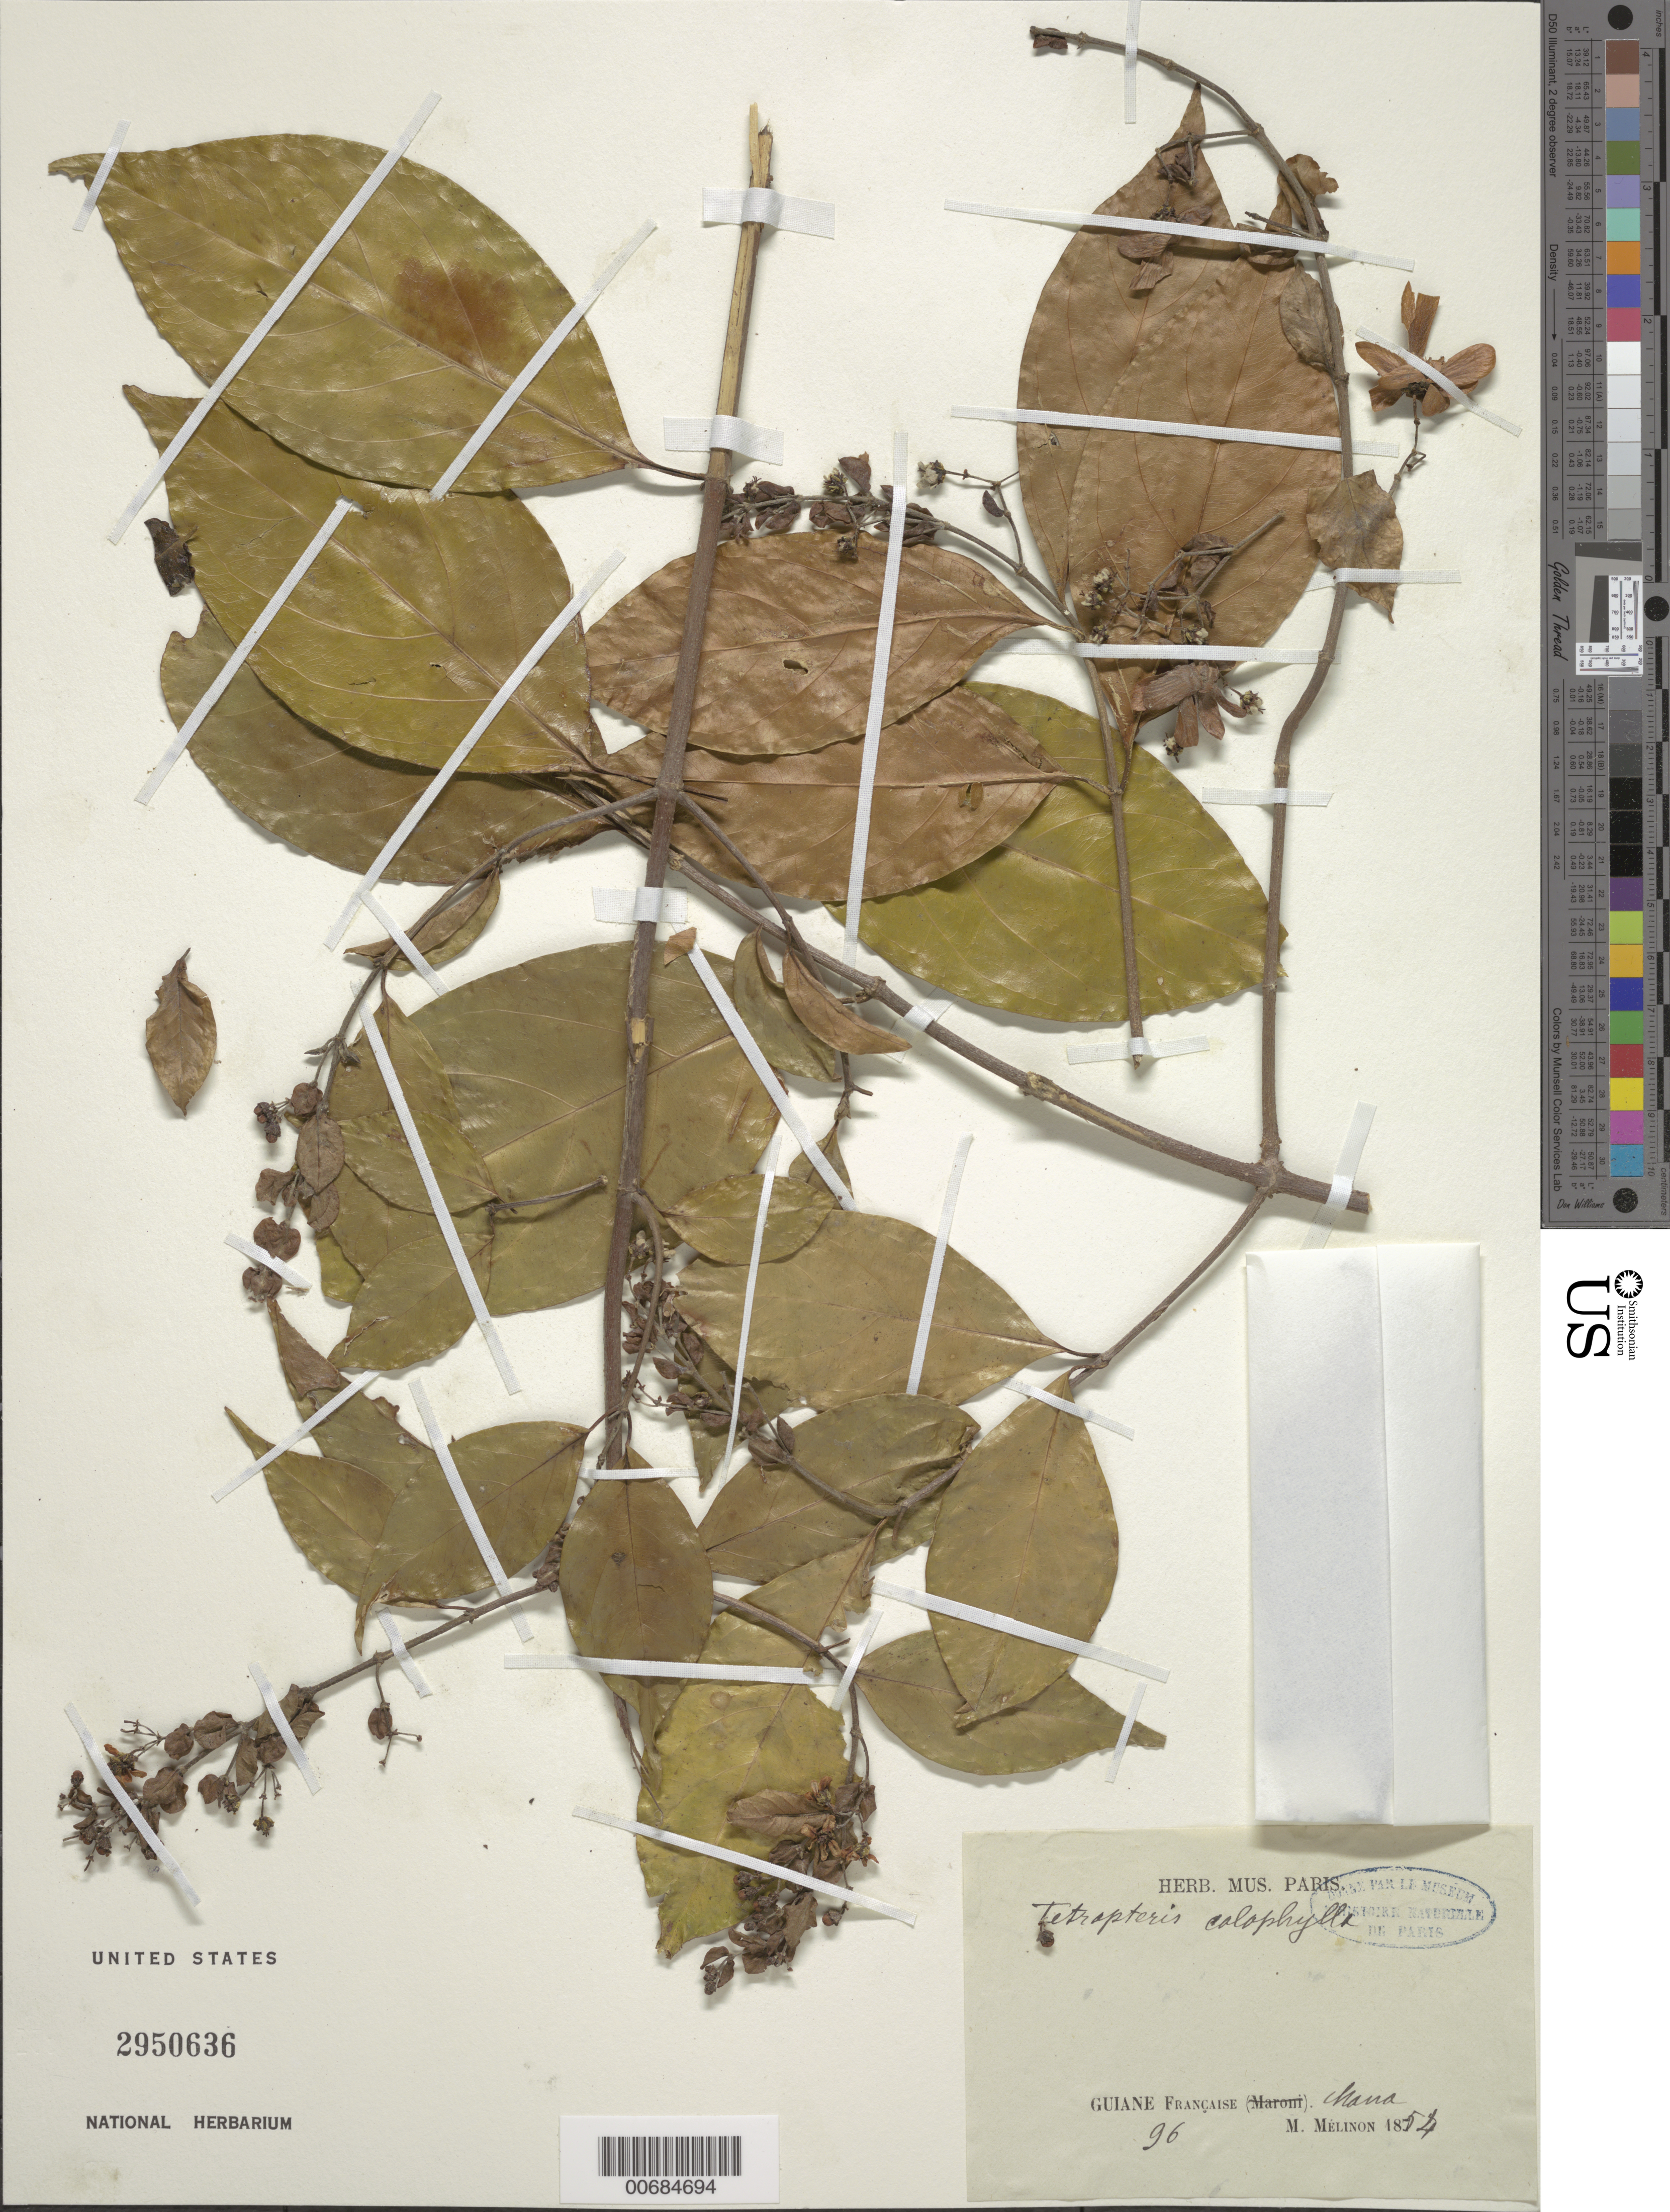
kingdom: Plantae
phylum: Tracheophyta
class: Magnoliopsida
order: Malpighiales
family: Malpighiaceae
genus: Tetrapterys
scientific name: Tetrapterys calophylla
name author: A. Juss.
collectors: E. Mélinon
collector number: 96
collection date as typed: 1854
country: French Guiana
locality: Mana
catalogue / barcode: US 2950636